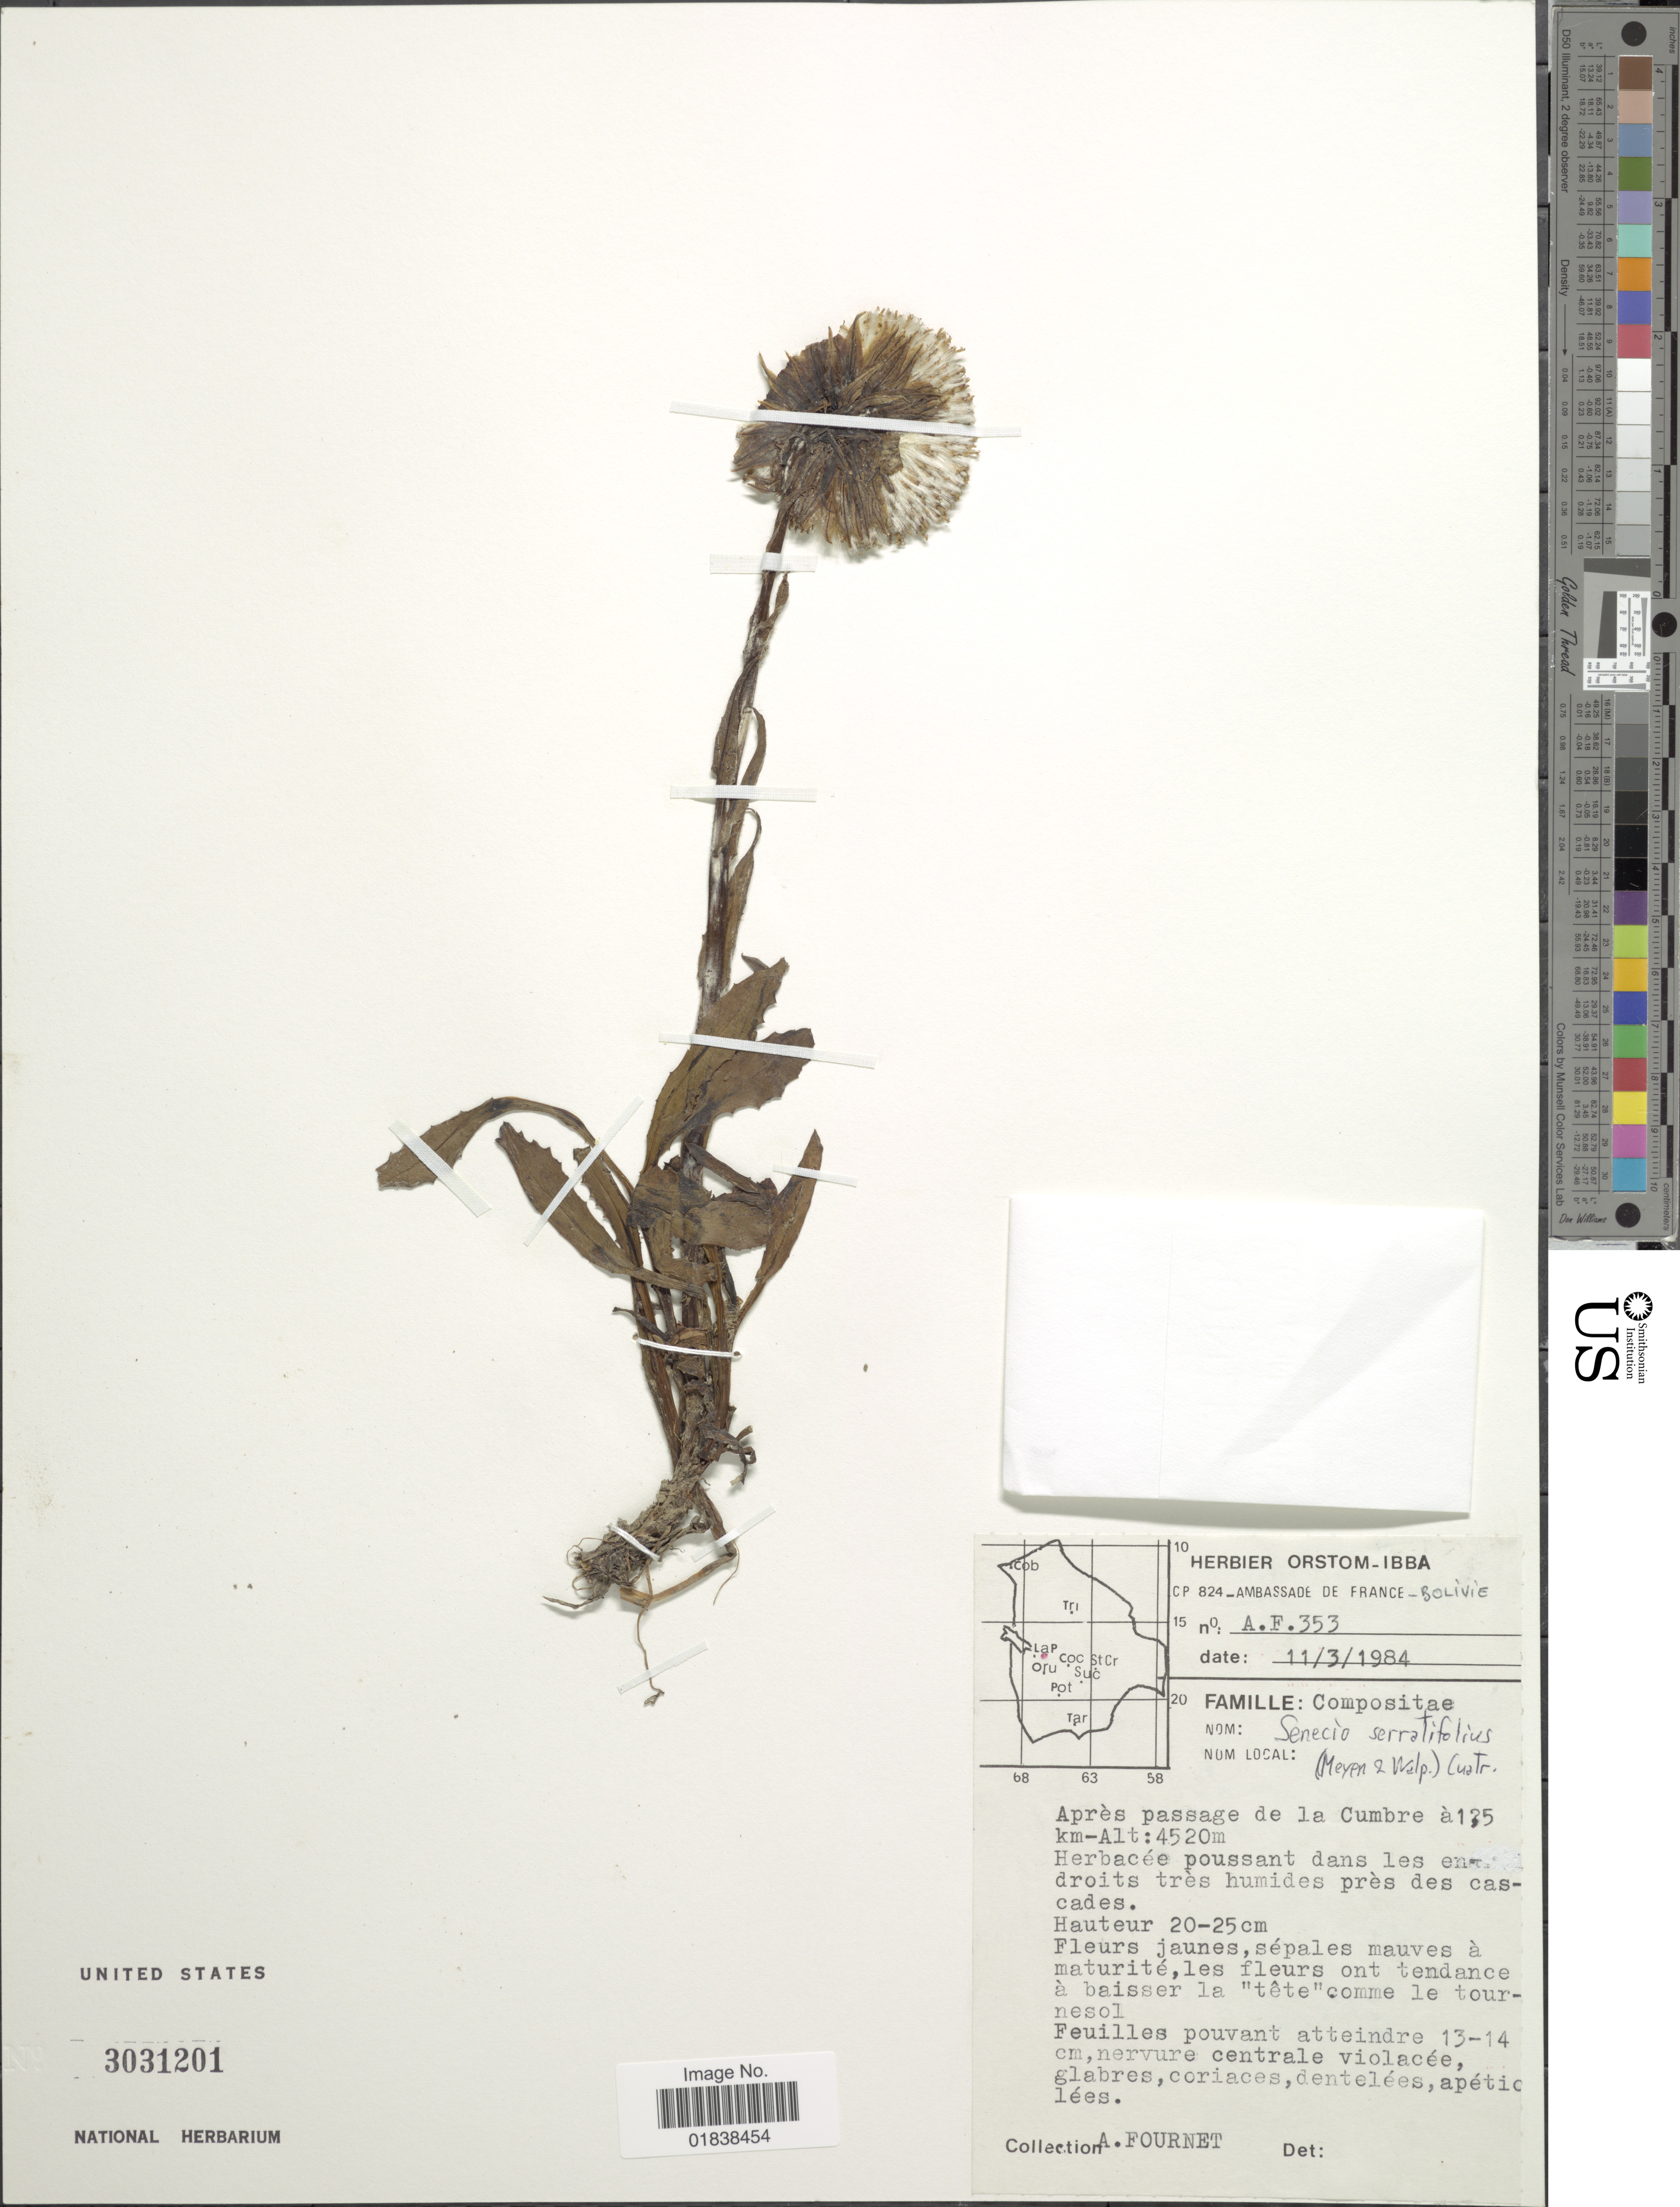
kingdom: Plantae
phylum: Tracheophyta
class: Magnoliopsida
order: Asterales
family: Asteraceae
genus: Senecio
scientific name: Senecio serratifolius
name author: (Meyen & Walp.) Cuatrec.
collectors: A. Fournet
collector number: AF353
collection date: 1984-03-11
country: Bolivia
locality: Apres passage de la Cumbre a 1.5 km.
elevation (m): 4520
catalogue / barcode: US 3031201